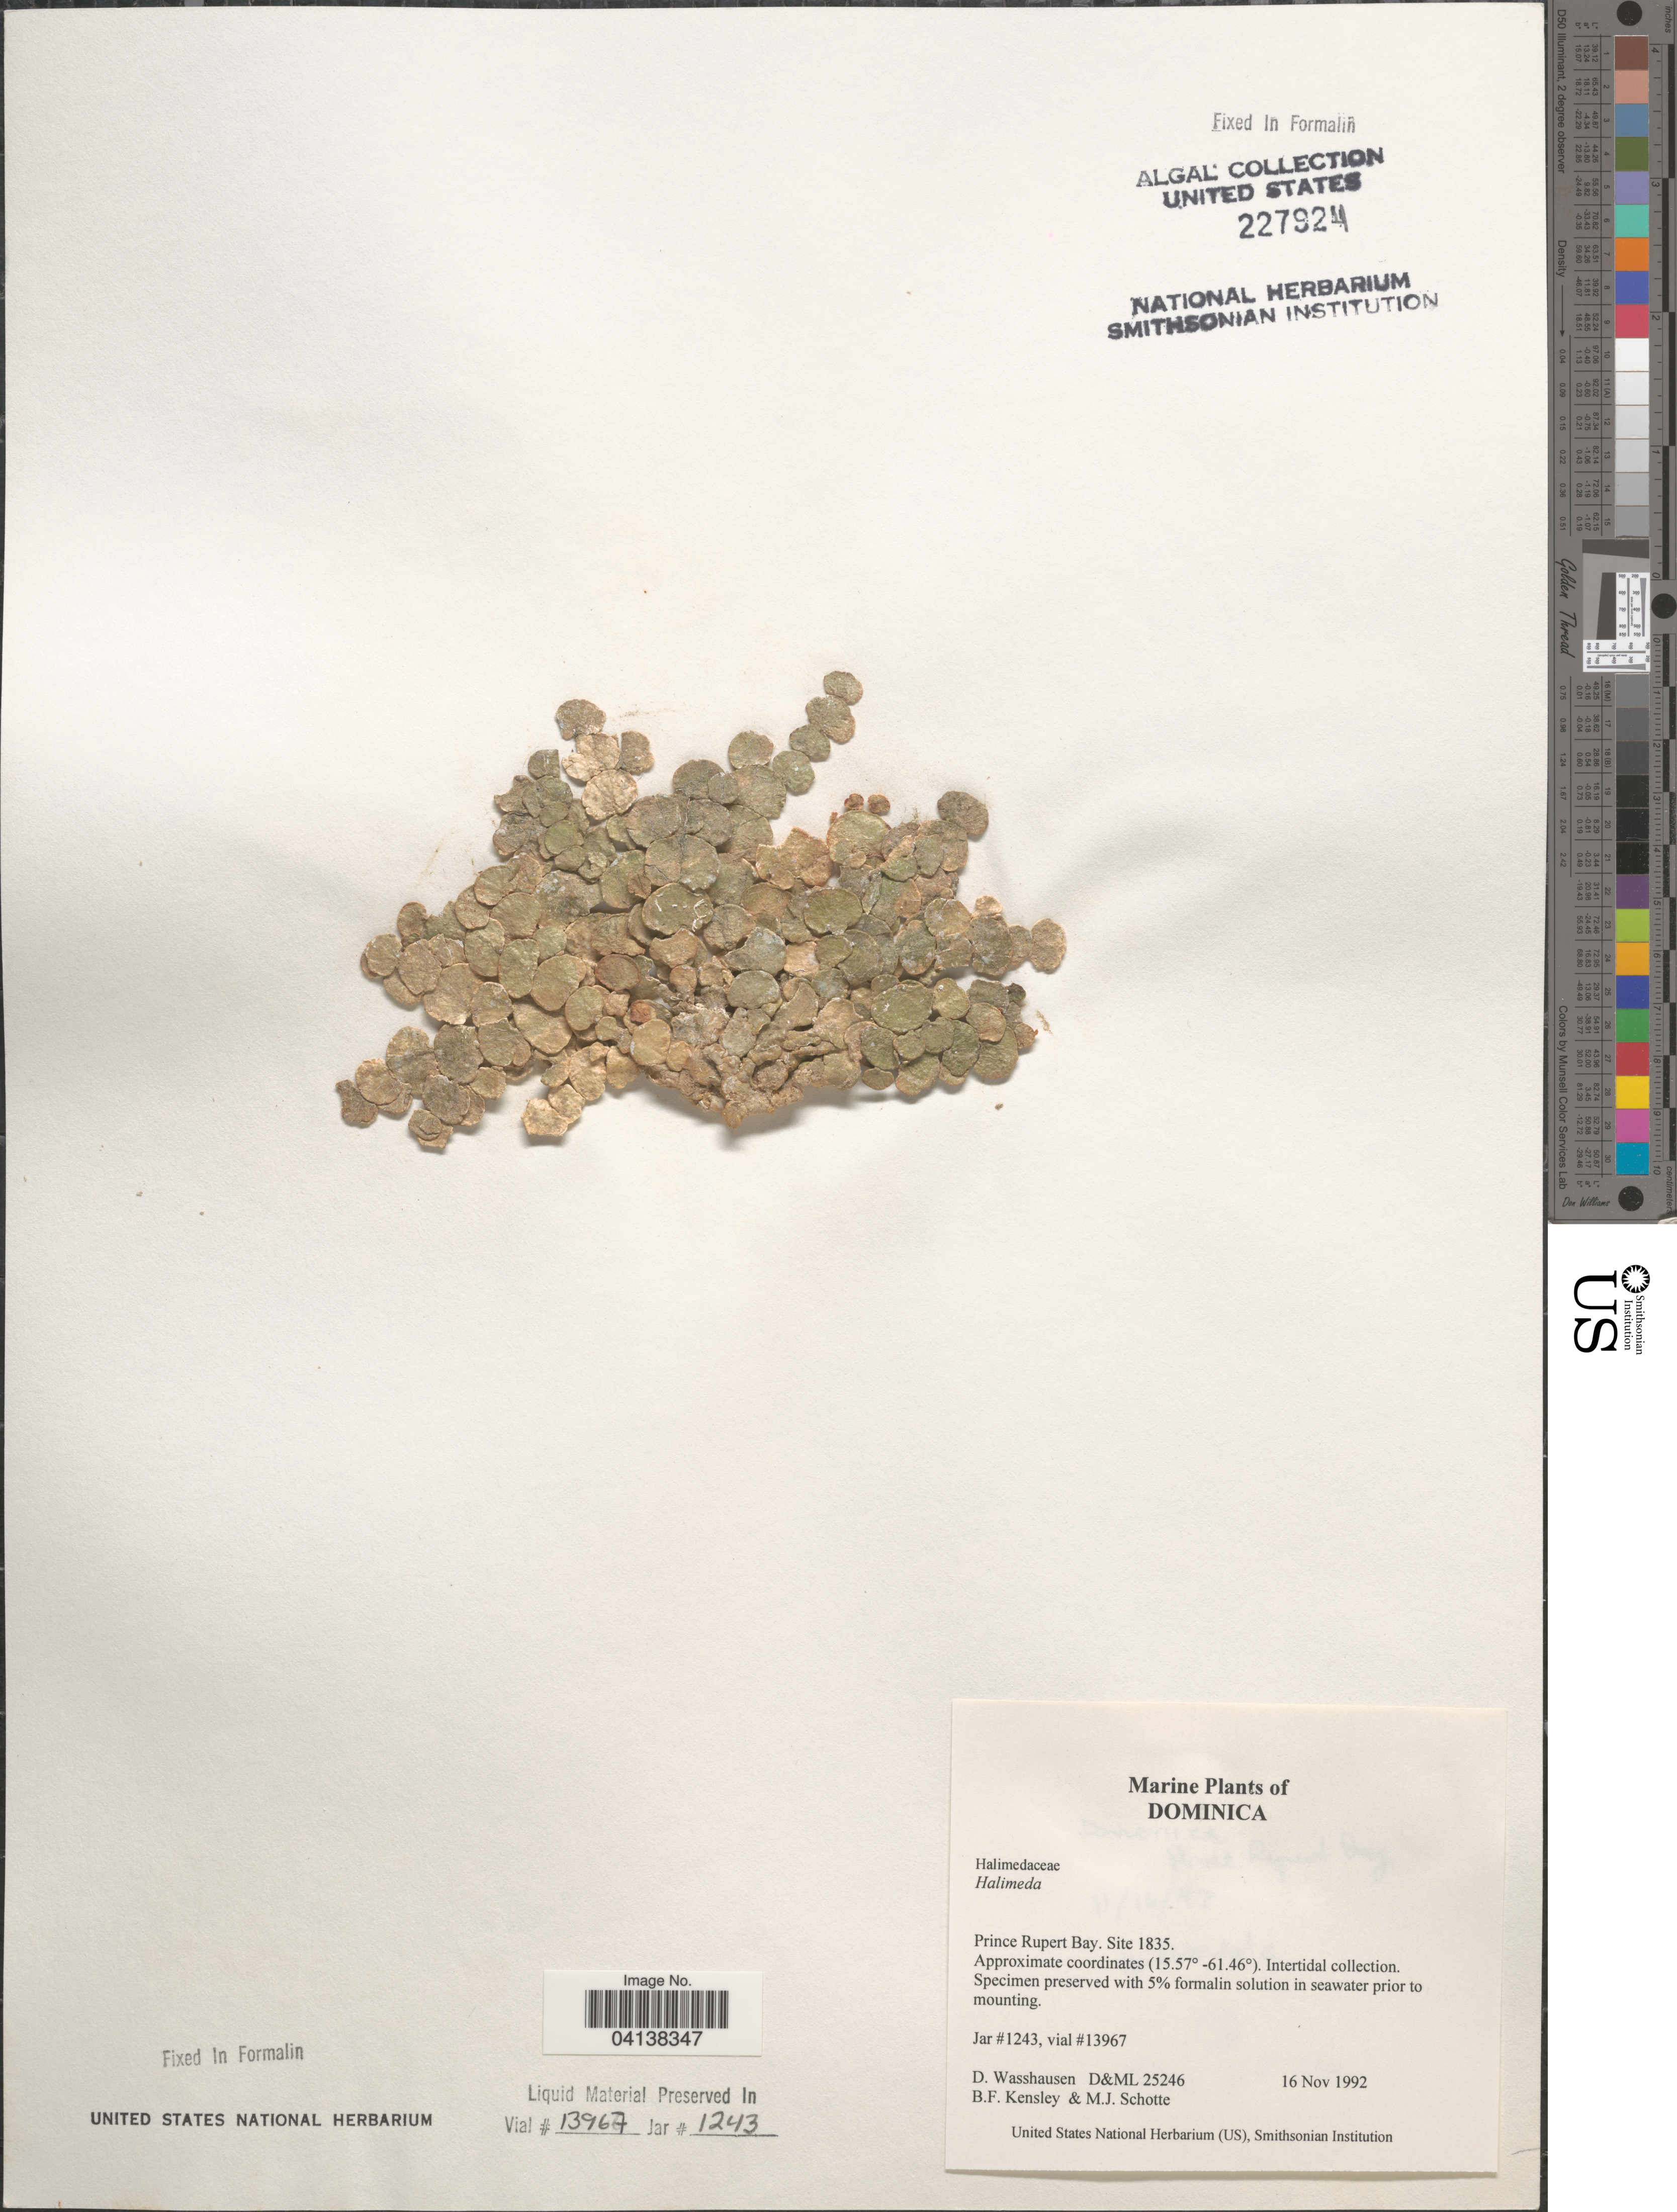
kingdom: Plantae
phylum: Chlorophyta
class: Ulvophyceae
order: Bryopsidales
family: Halimedaceae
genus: Halimeda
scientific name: Halimeda sp.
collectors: D. C. Wasshausen, B. Kensley & M. Schotte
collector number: D&ML 25246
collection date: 1992-11-16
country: Dominica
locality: Prince Rupert Bay. Site 1835.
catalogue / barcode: US 227924